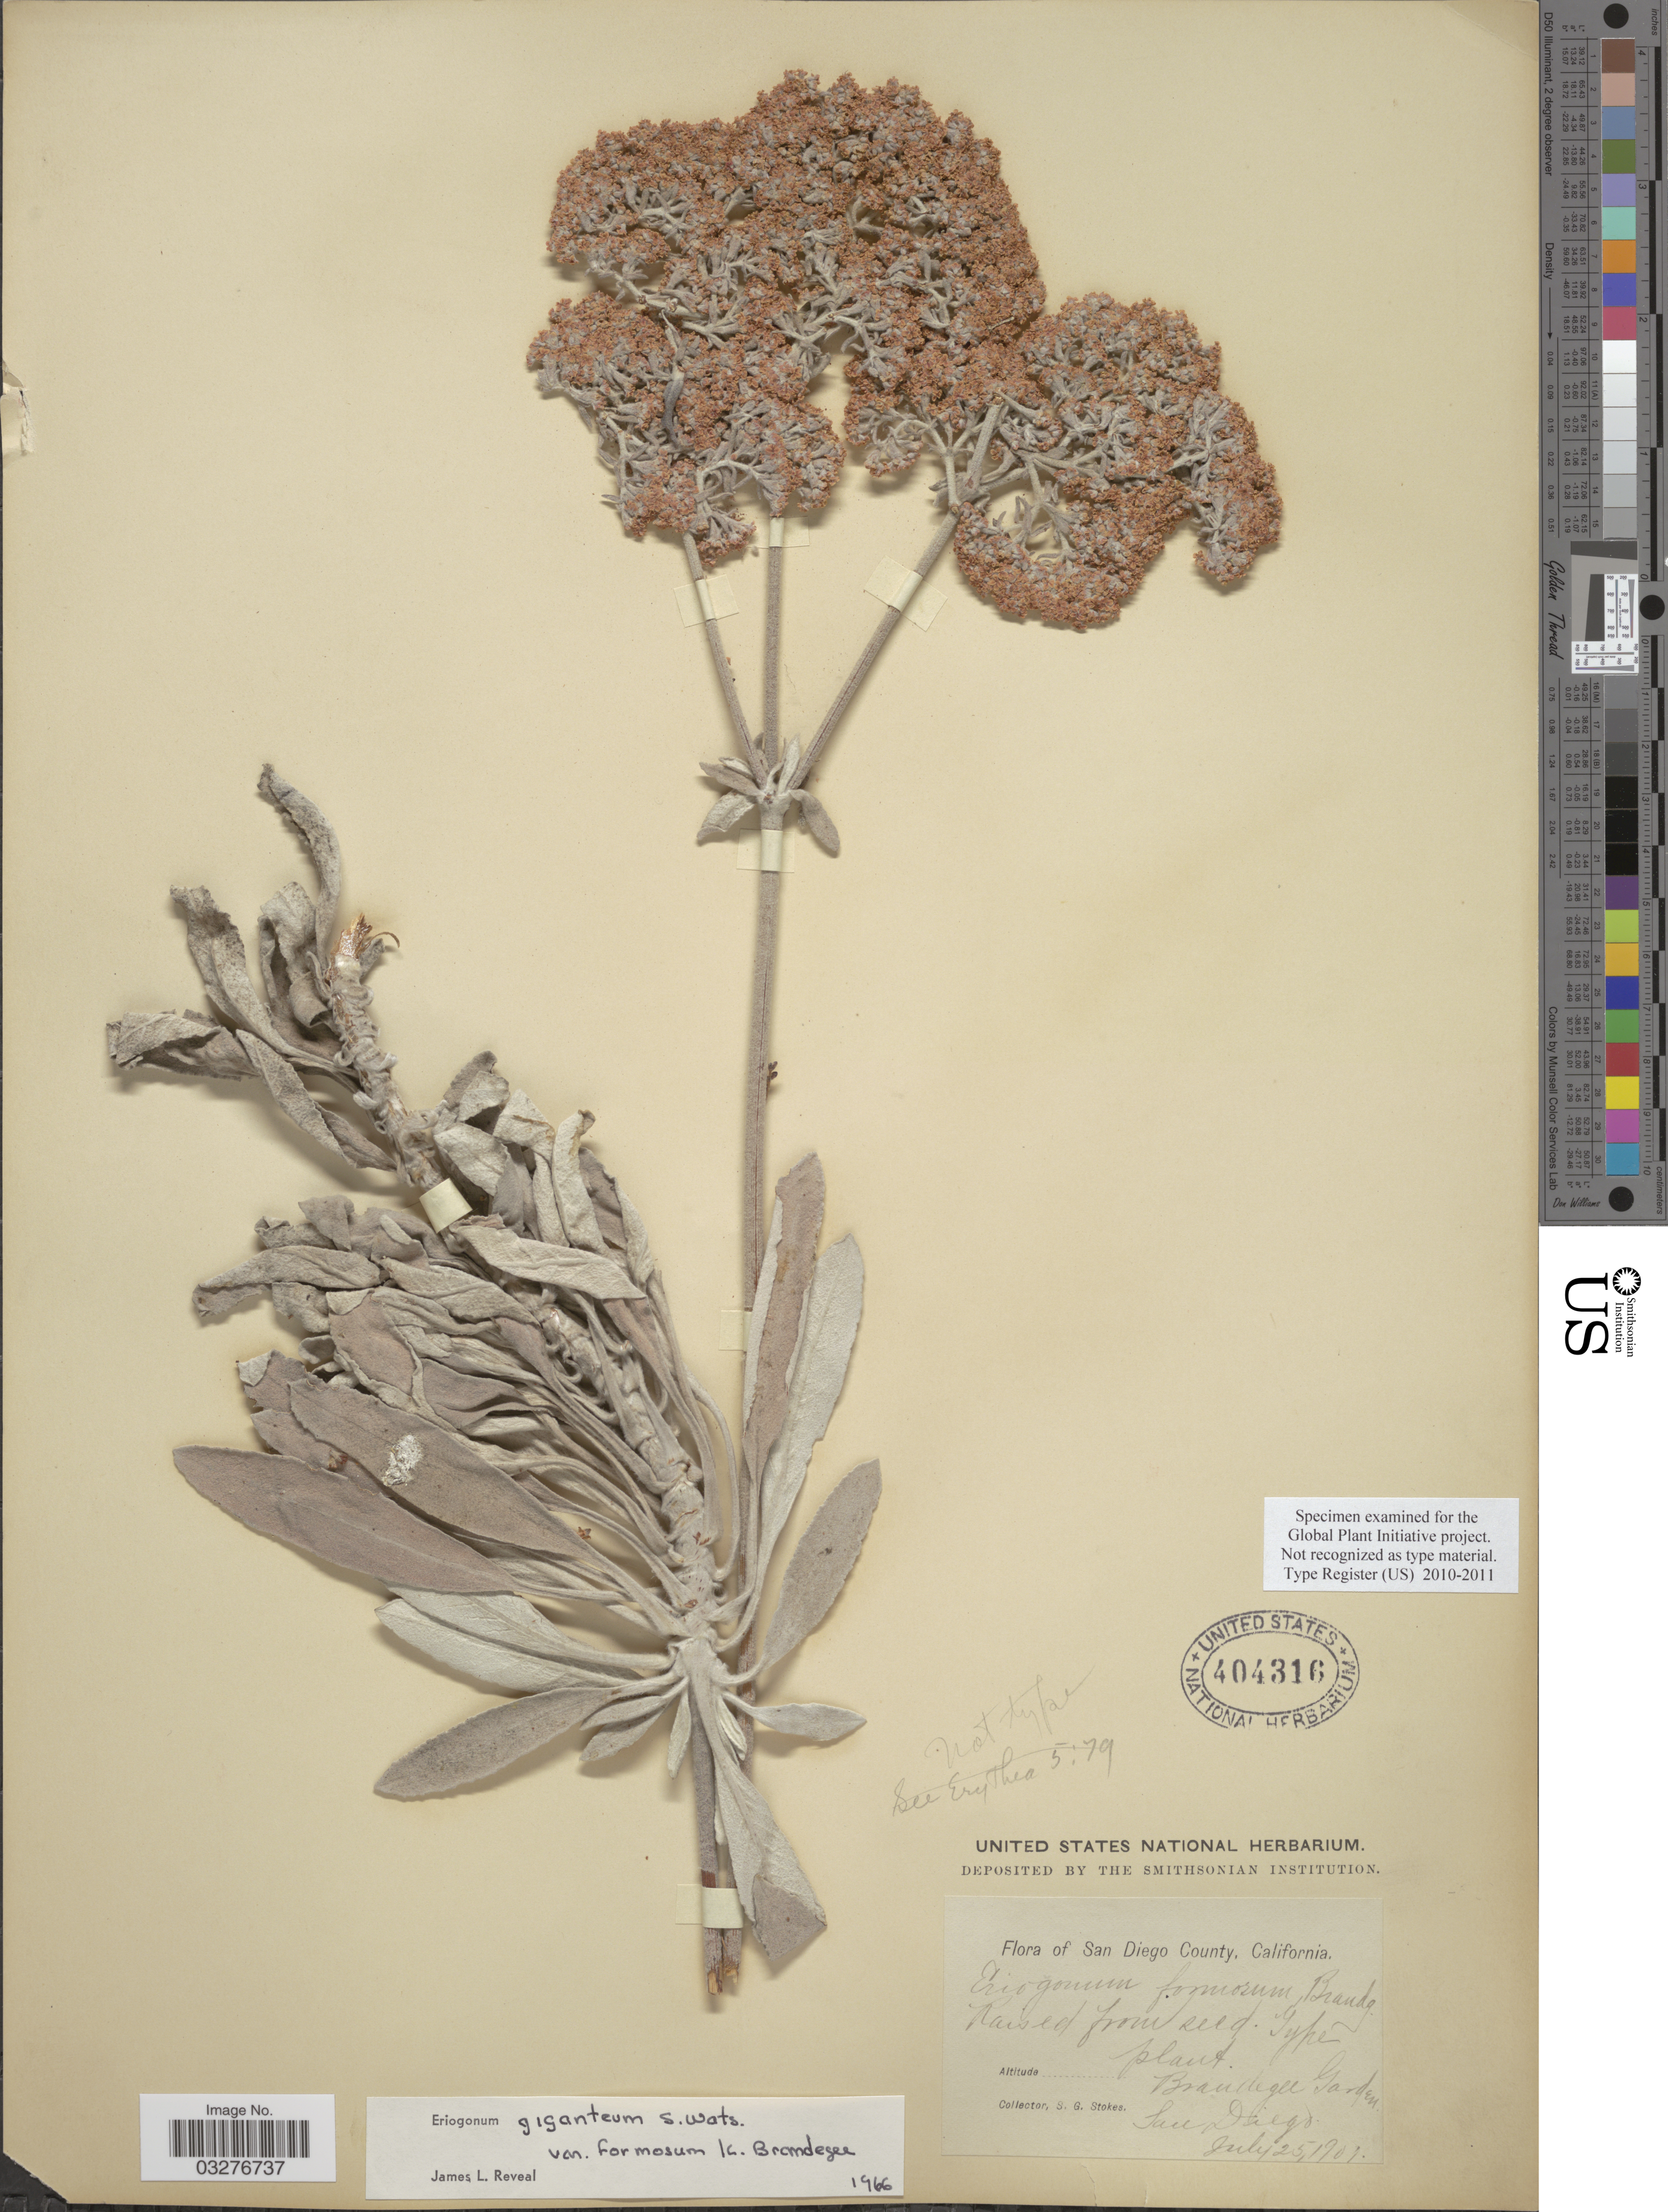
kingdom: Plantae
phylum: Tracheophyta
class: Magnoliopsida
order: Caryophyllales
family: Polygonaceae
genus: Eriogonum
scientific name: Eriogonum giganteum var. giganteum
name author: S. Watson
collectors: S. G. Stokes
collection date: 1901-07-25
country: United States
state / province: California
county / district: San Diego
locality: San Diego County. Brandegee Garden. San Diego.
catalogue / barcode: US 404316